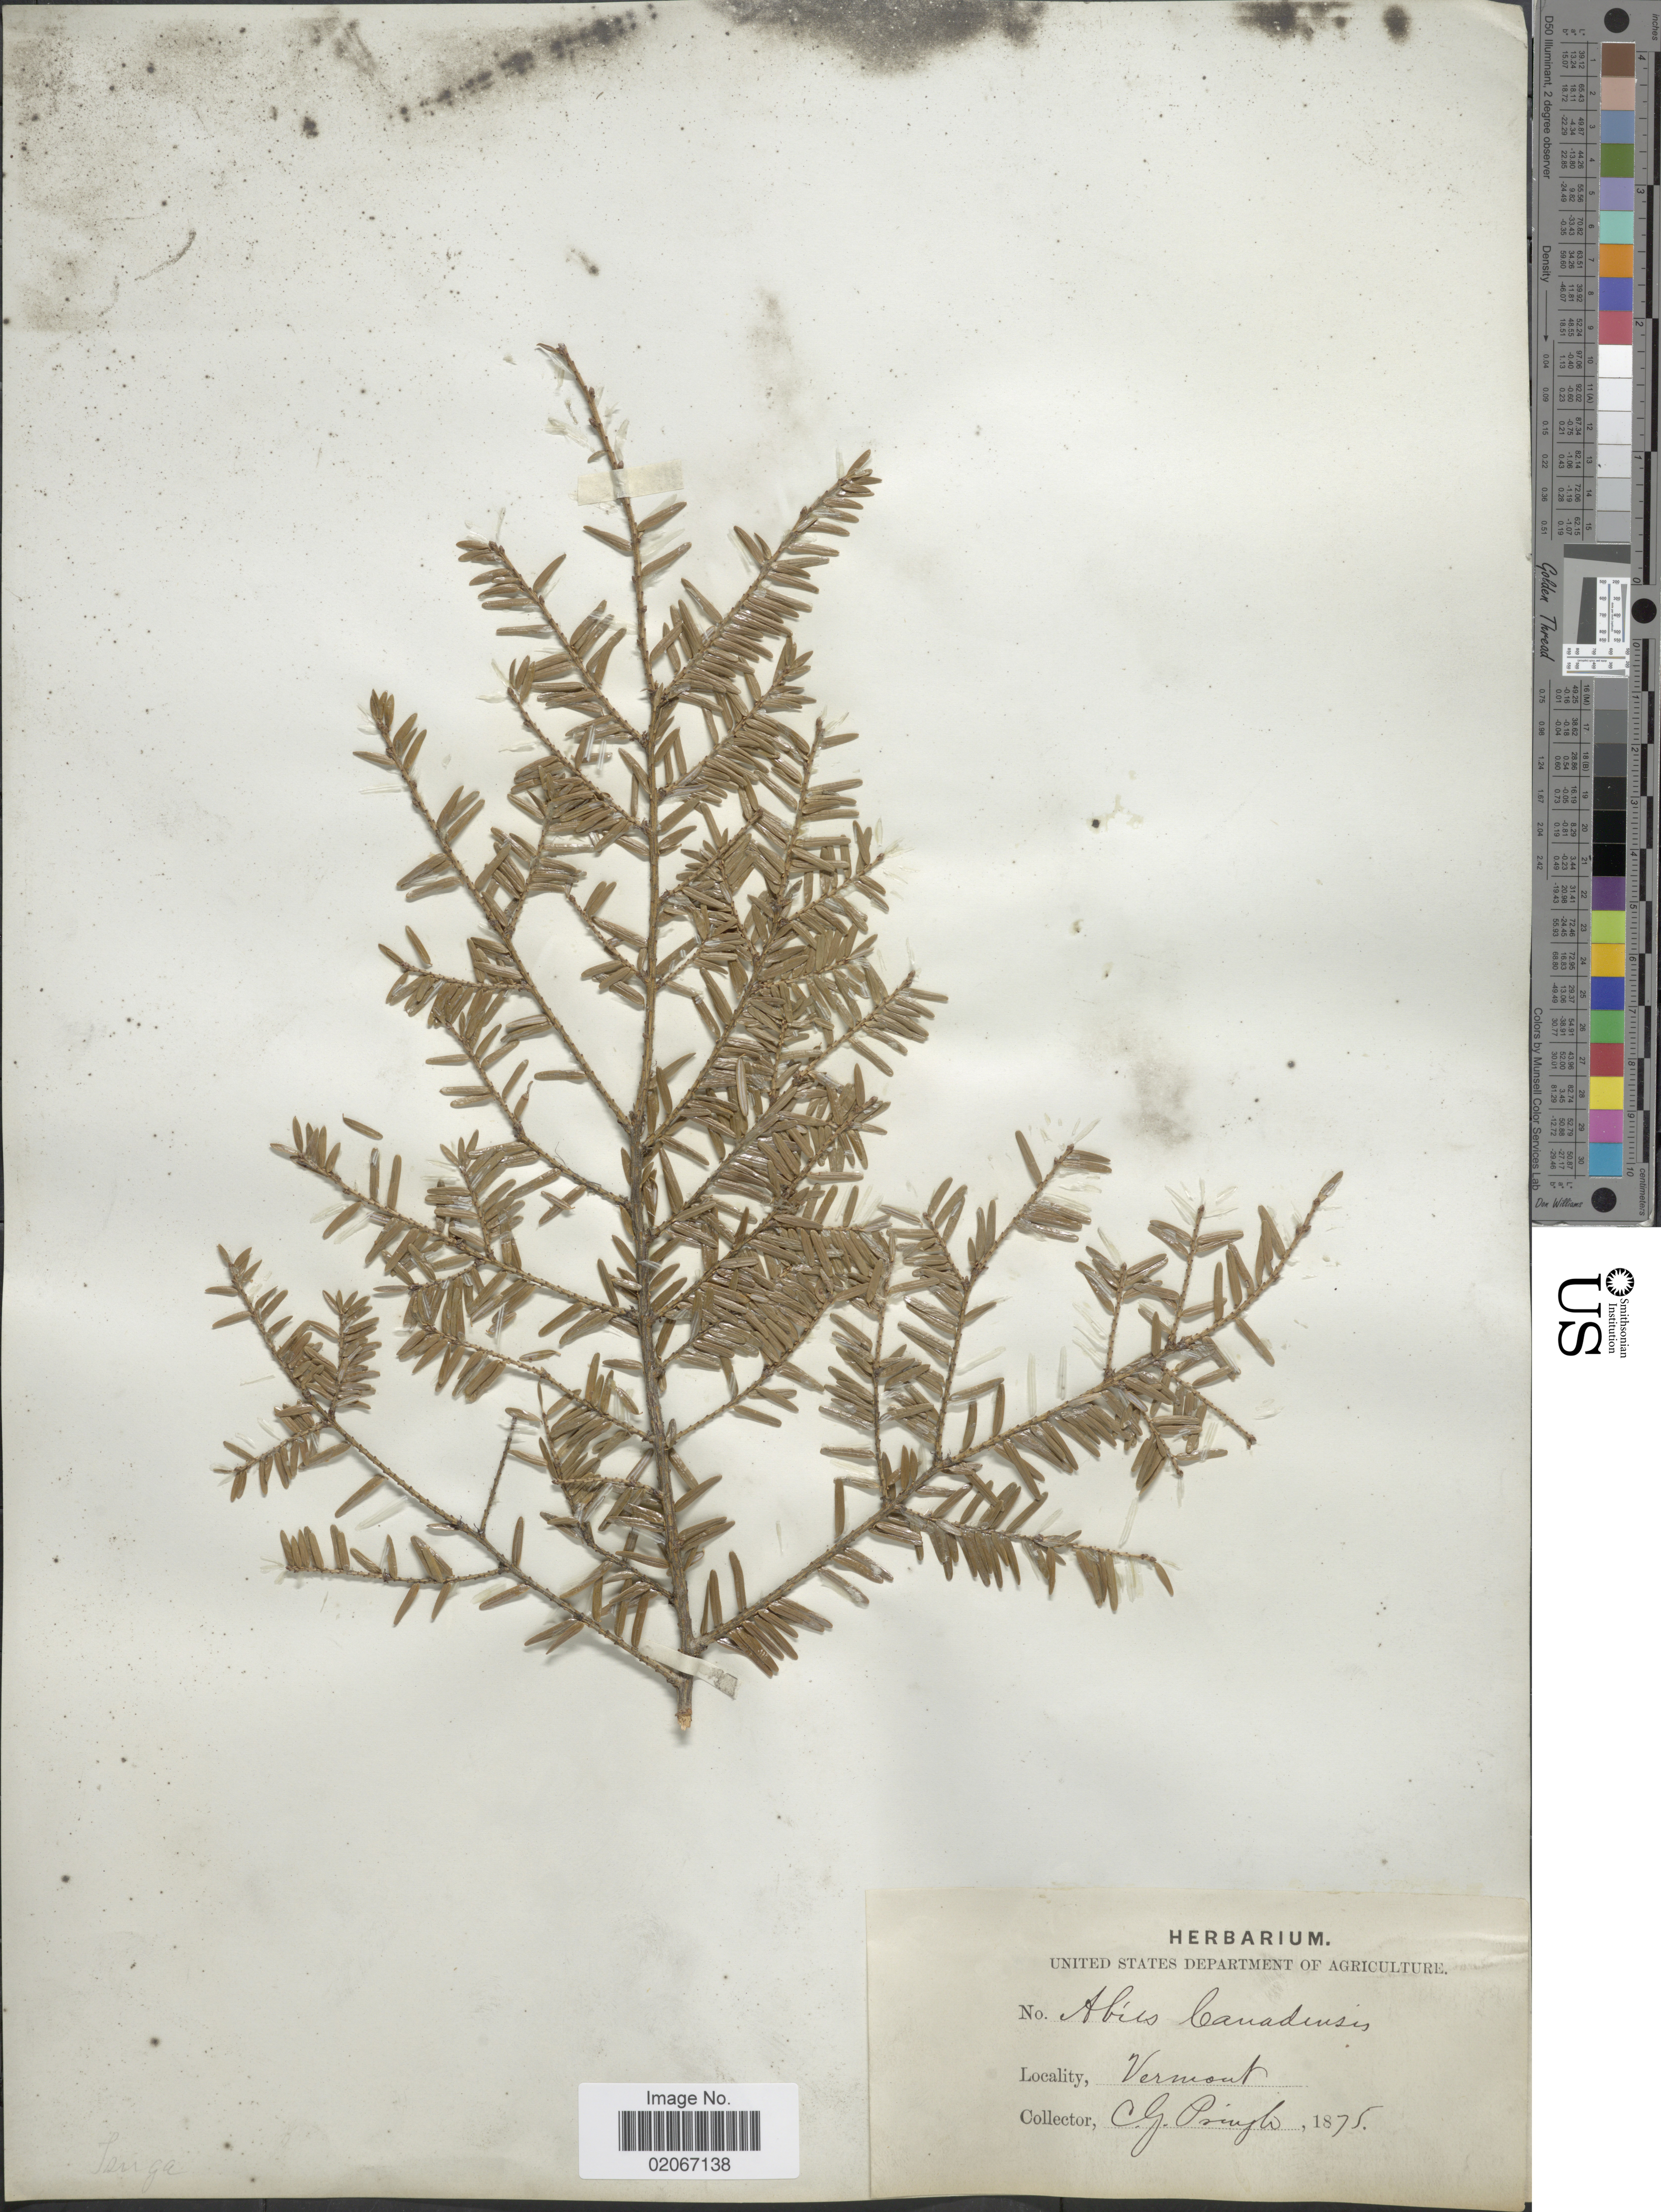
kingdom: Plantae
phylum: Tracheophyta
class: Pinopsida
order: Pinales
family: Pinaceae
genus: Tsuga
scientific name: Tsuga canadensis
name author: (L.) Carrière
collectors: C. G. Pringle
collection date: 1875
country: United States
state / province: Vermont